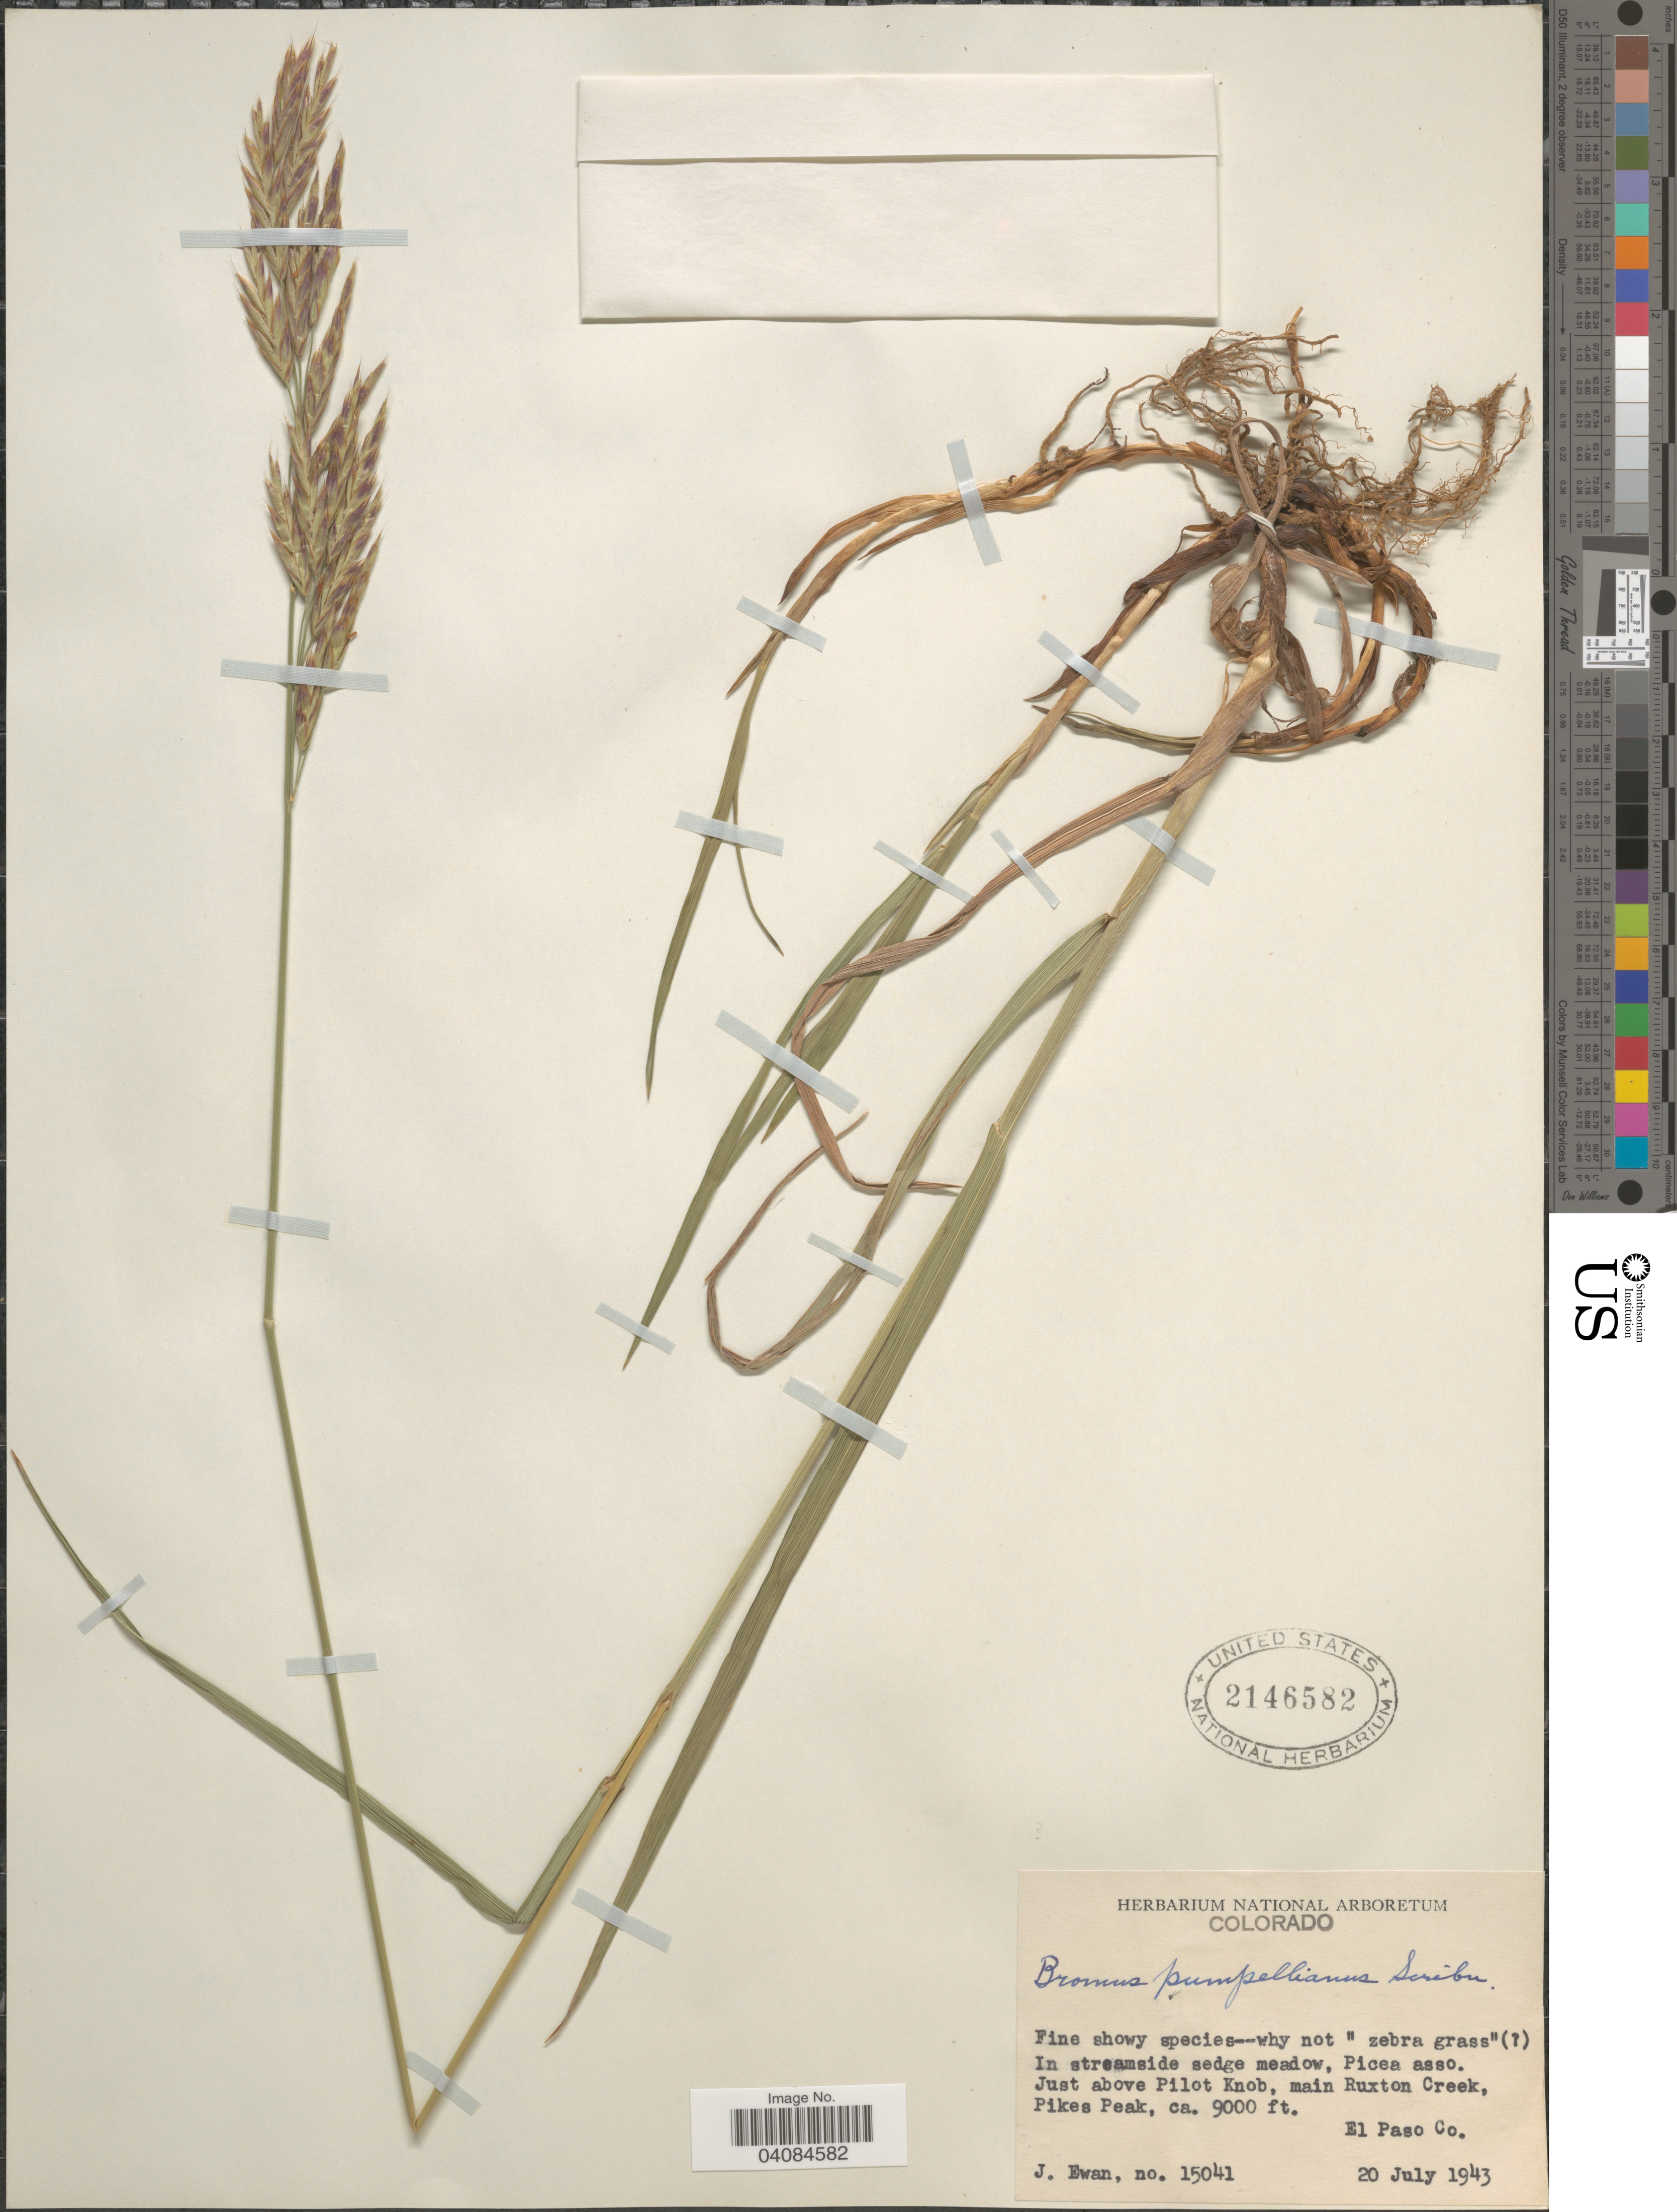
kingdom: Plantae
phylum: Tracheophyta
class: Liliopsida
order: Poales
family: Poaceae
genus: Bromus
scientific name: Bromus pumpellianus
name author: Scribn.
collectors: J. A. Ewan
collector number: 15041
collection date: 1943-07-20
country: United States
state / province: Colorado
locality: Just above Pilot Knob, main Ruxton Creek, Pikes Peak. El Paso Co.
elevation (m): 2743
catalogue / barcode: US 2146582